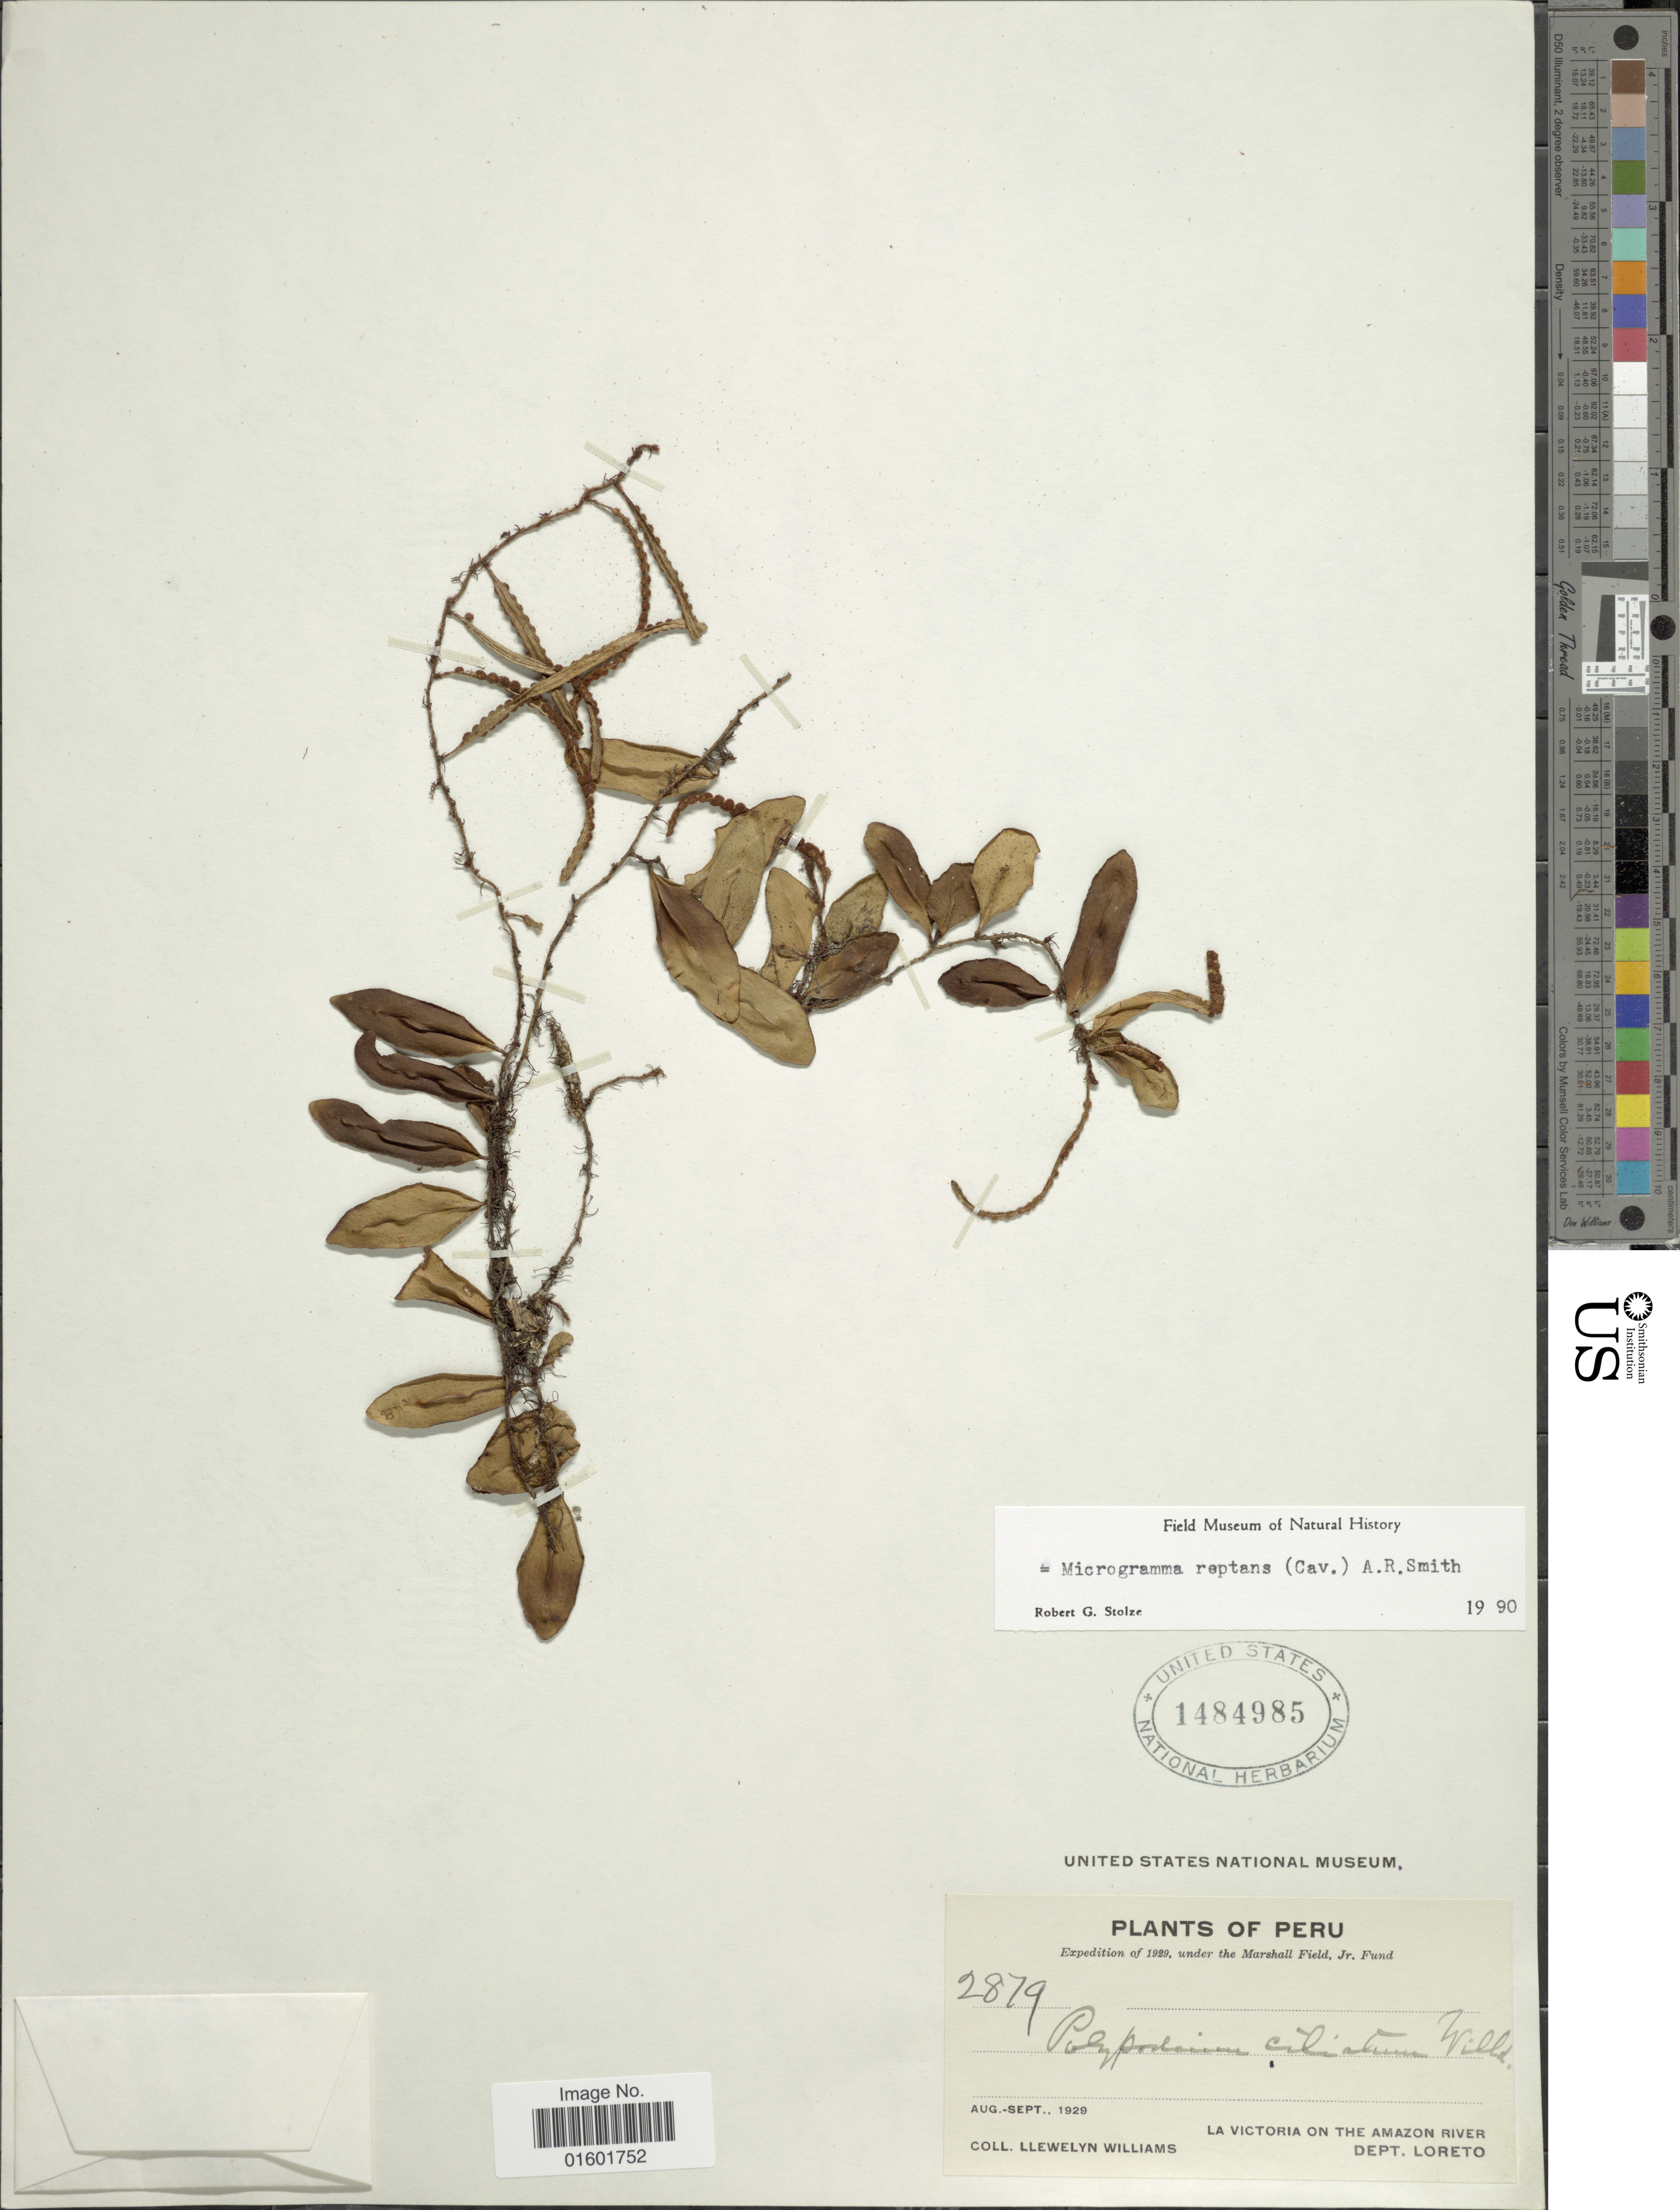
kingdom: Plantae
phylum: Tracheophyta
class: Polypodiopsida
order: Polypodiales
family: Polypodiaceae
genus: Microgramma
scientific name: Microgramma reptans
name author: (Cav.) A.R. Sm.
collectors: Ll. Williams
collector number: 2879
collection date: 1929-08/1929-09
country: Peru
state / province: Loreto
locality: La Victoria on the Amazon River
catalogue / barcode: US 1484985